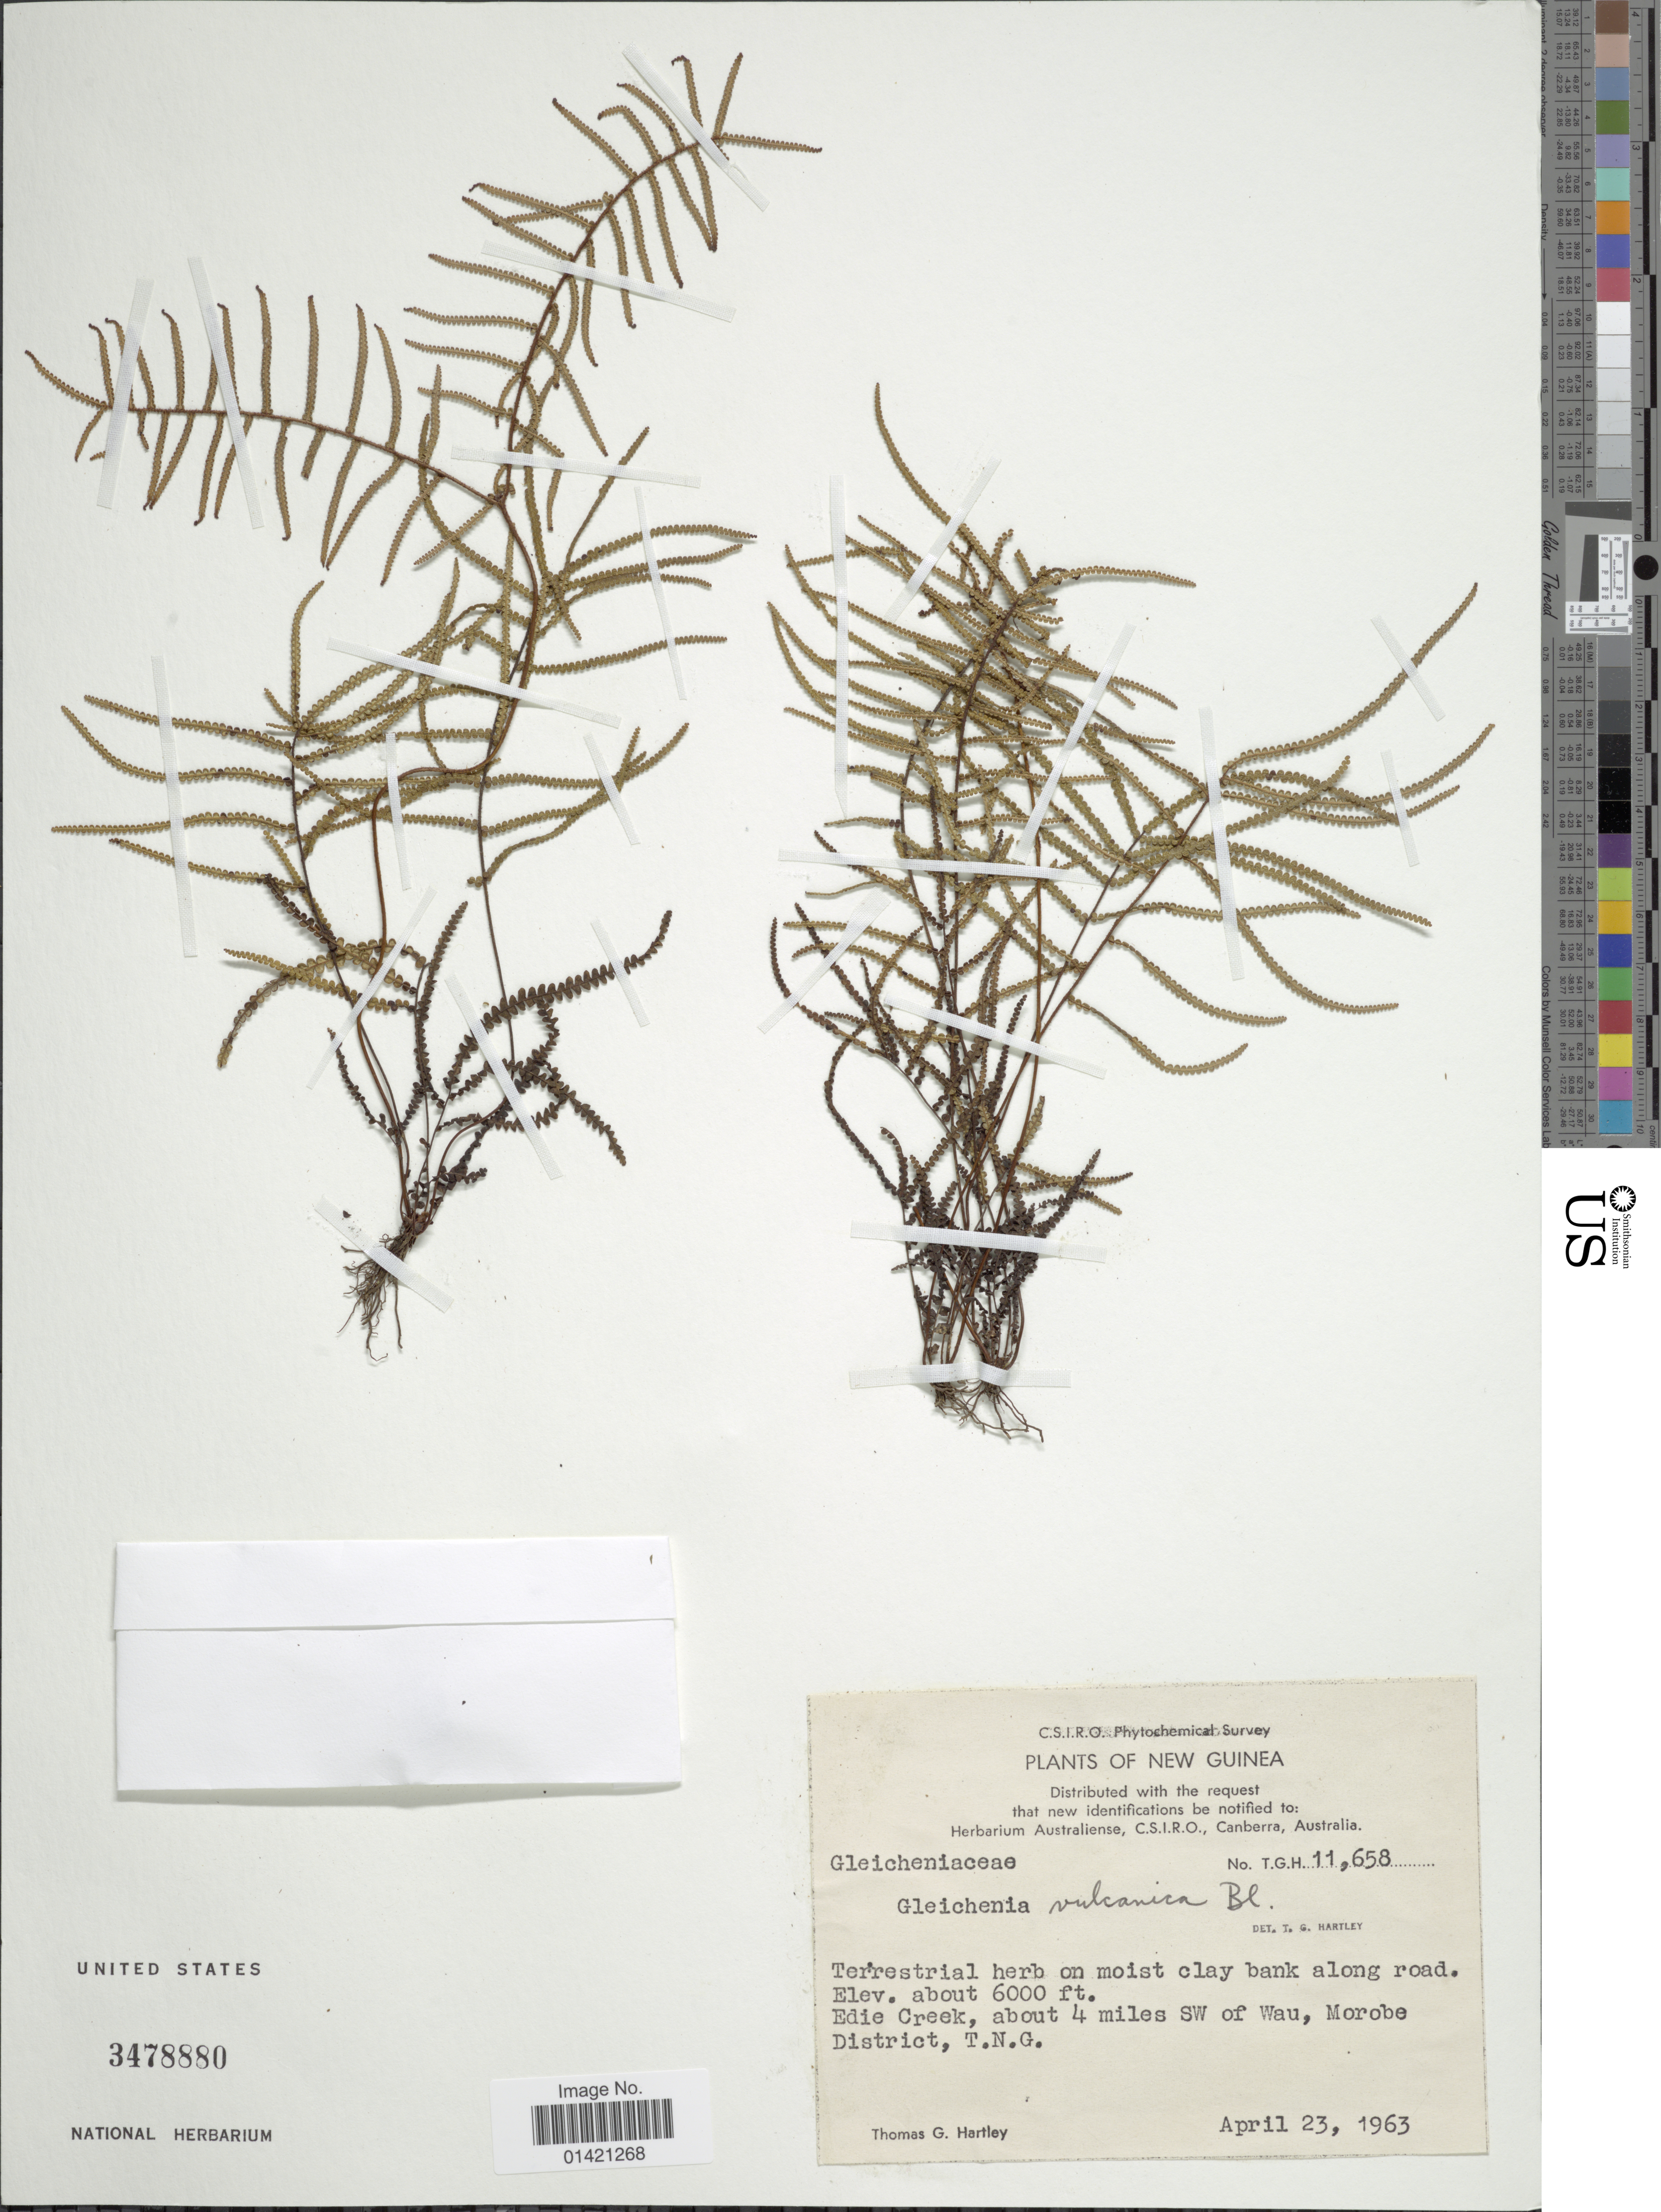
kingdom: Plantae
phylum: Tracheophyta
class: Polypodiopsida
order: Gleicheniales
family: Gleicheniaceae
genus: Gleichenia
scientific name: Gleichenia vulcanica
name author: Blume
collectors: T. G. Hartley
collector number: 11658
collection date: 1963-04-23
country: Papua New Guinea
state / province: Morobe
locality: Edie Creek, about 4 miles SW of Wau, Morobe District, T.N.G.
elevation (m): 1829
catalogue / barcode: US 3478880